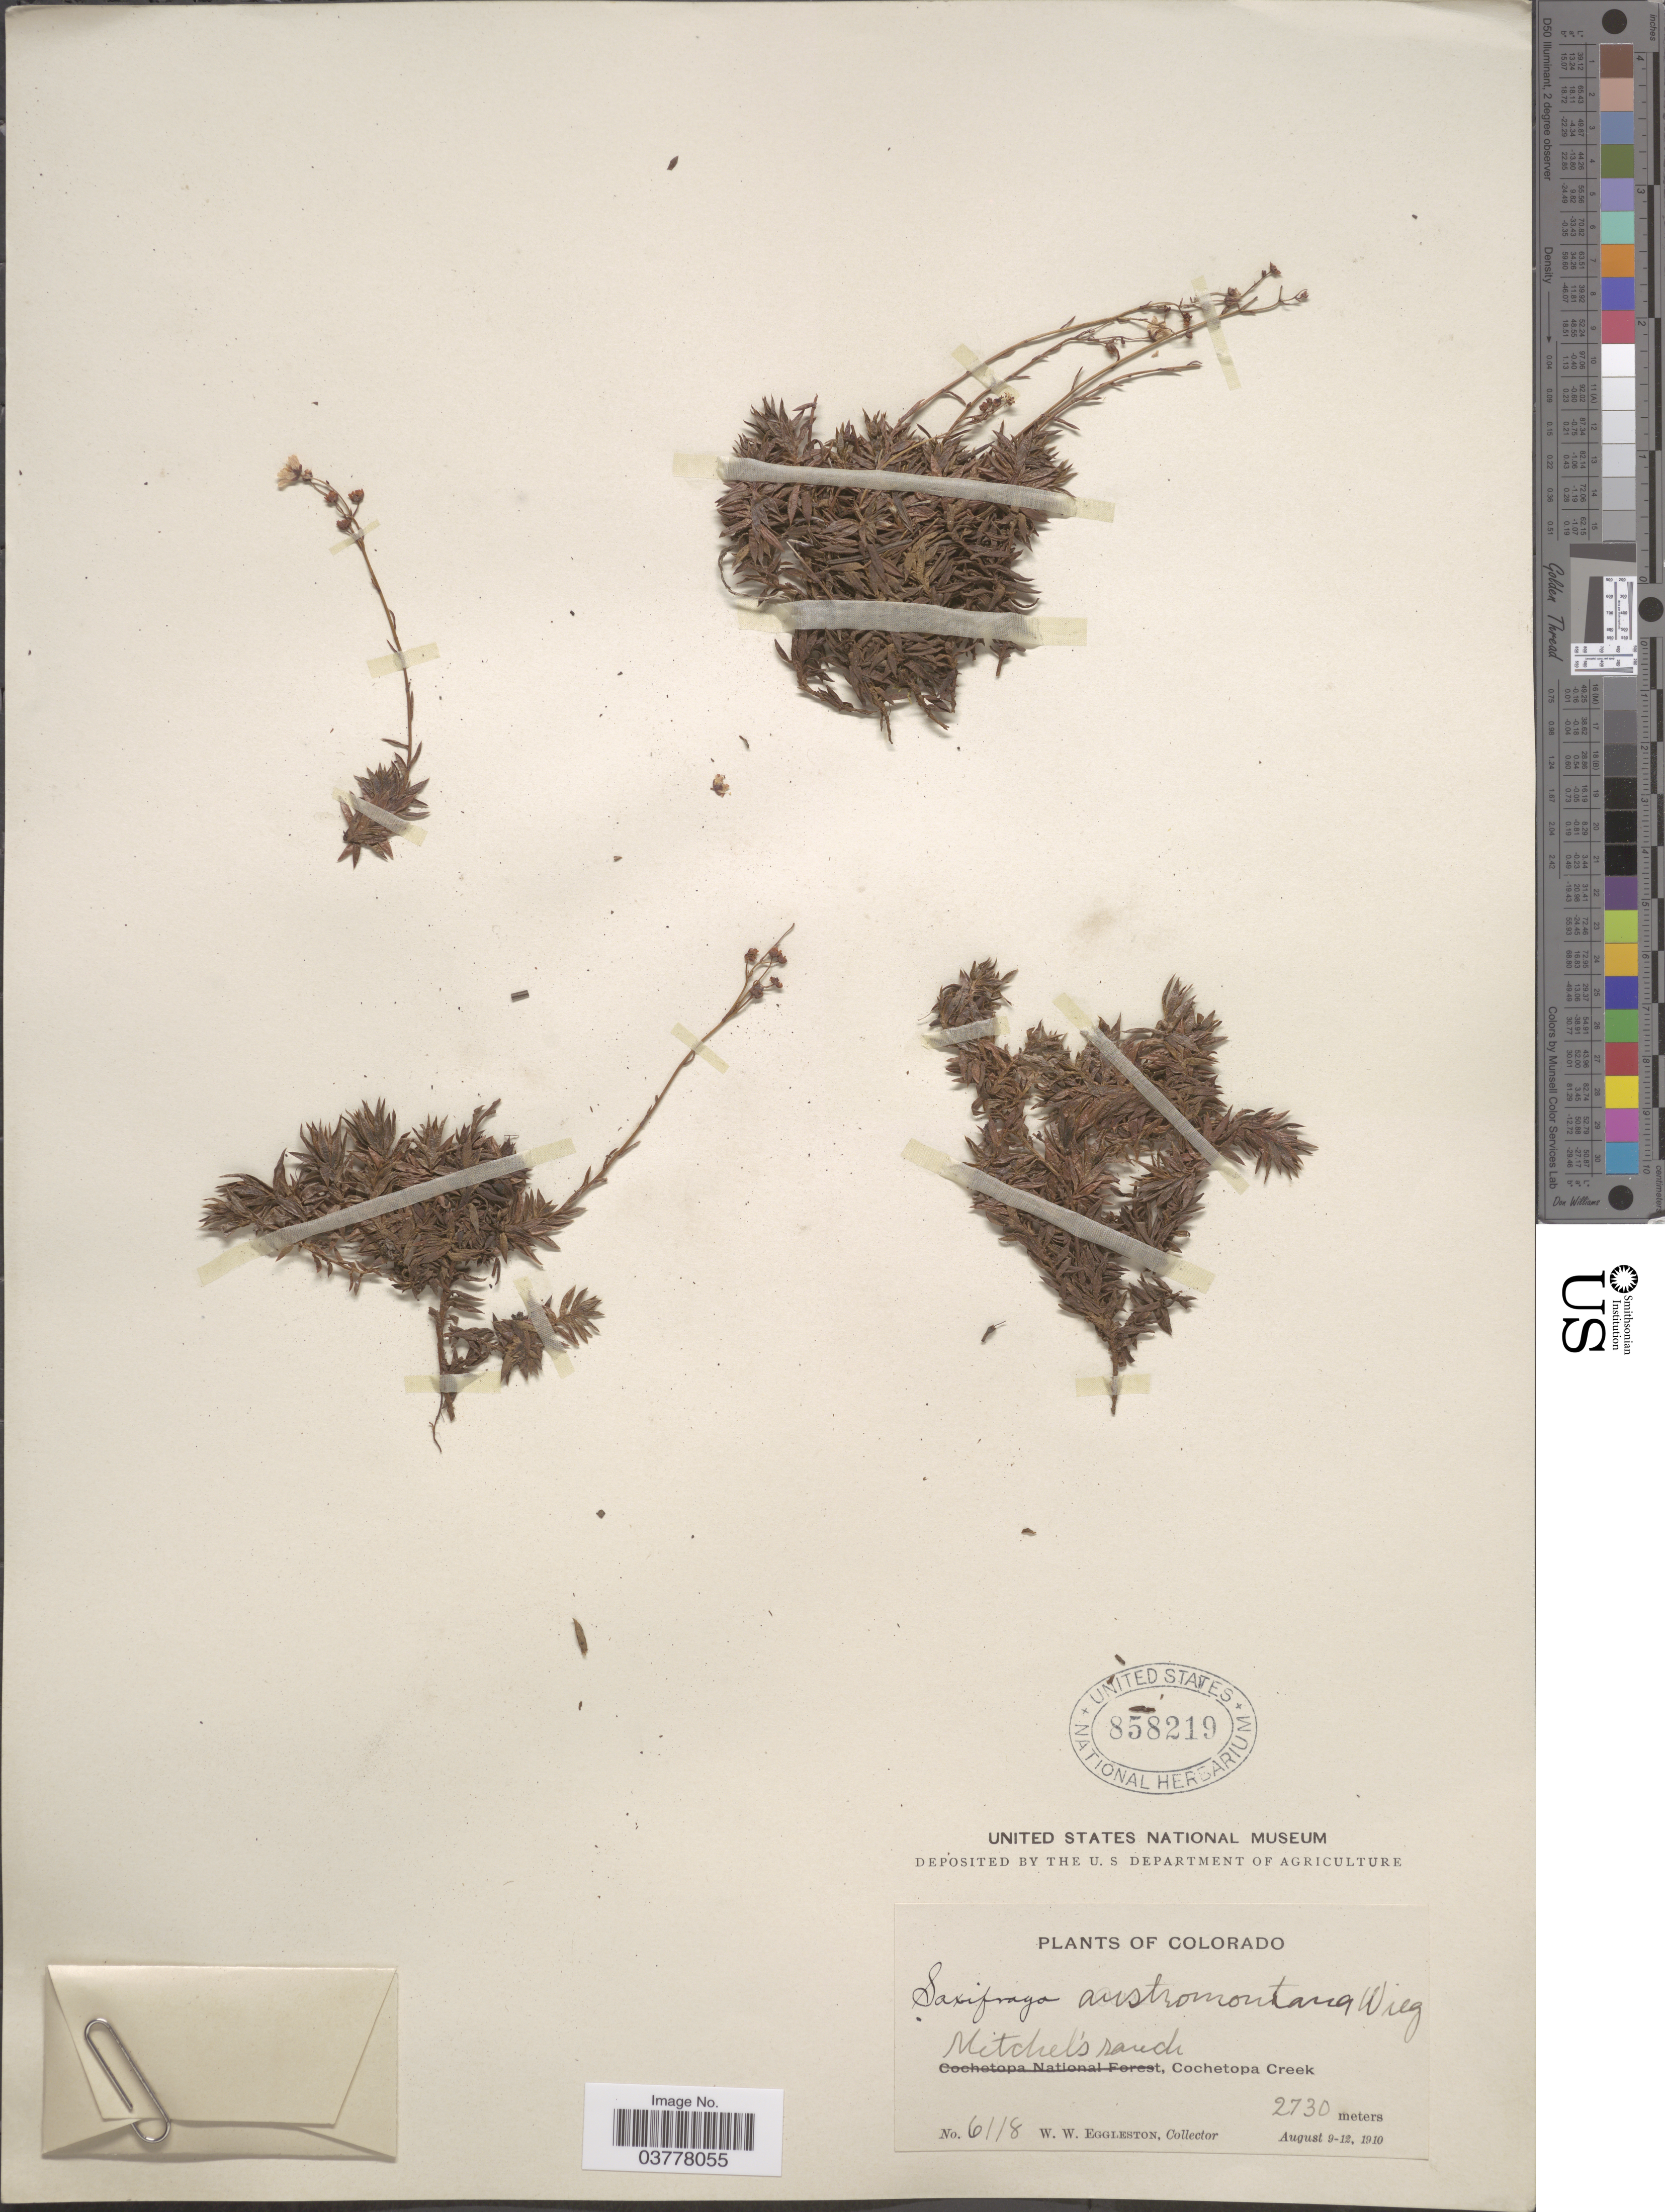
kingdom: Plantae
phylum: Tracheophyta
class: Magnoliopsida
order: Saxifragales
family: Saxifragaceae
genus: Saxifraga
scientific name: Saxifraga bronchialis subsp. austromontana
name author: (Wiegand) Piper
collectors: W. W. Eggleston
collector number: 6118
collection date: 1910-08-09/1910-08-12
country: United States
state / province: Colorado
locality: Mitchel's Ranch, Cochetopa Creek.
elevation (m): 2730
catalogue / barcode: US 858219